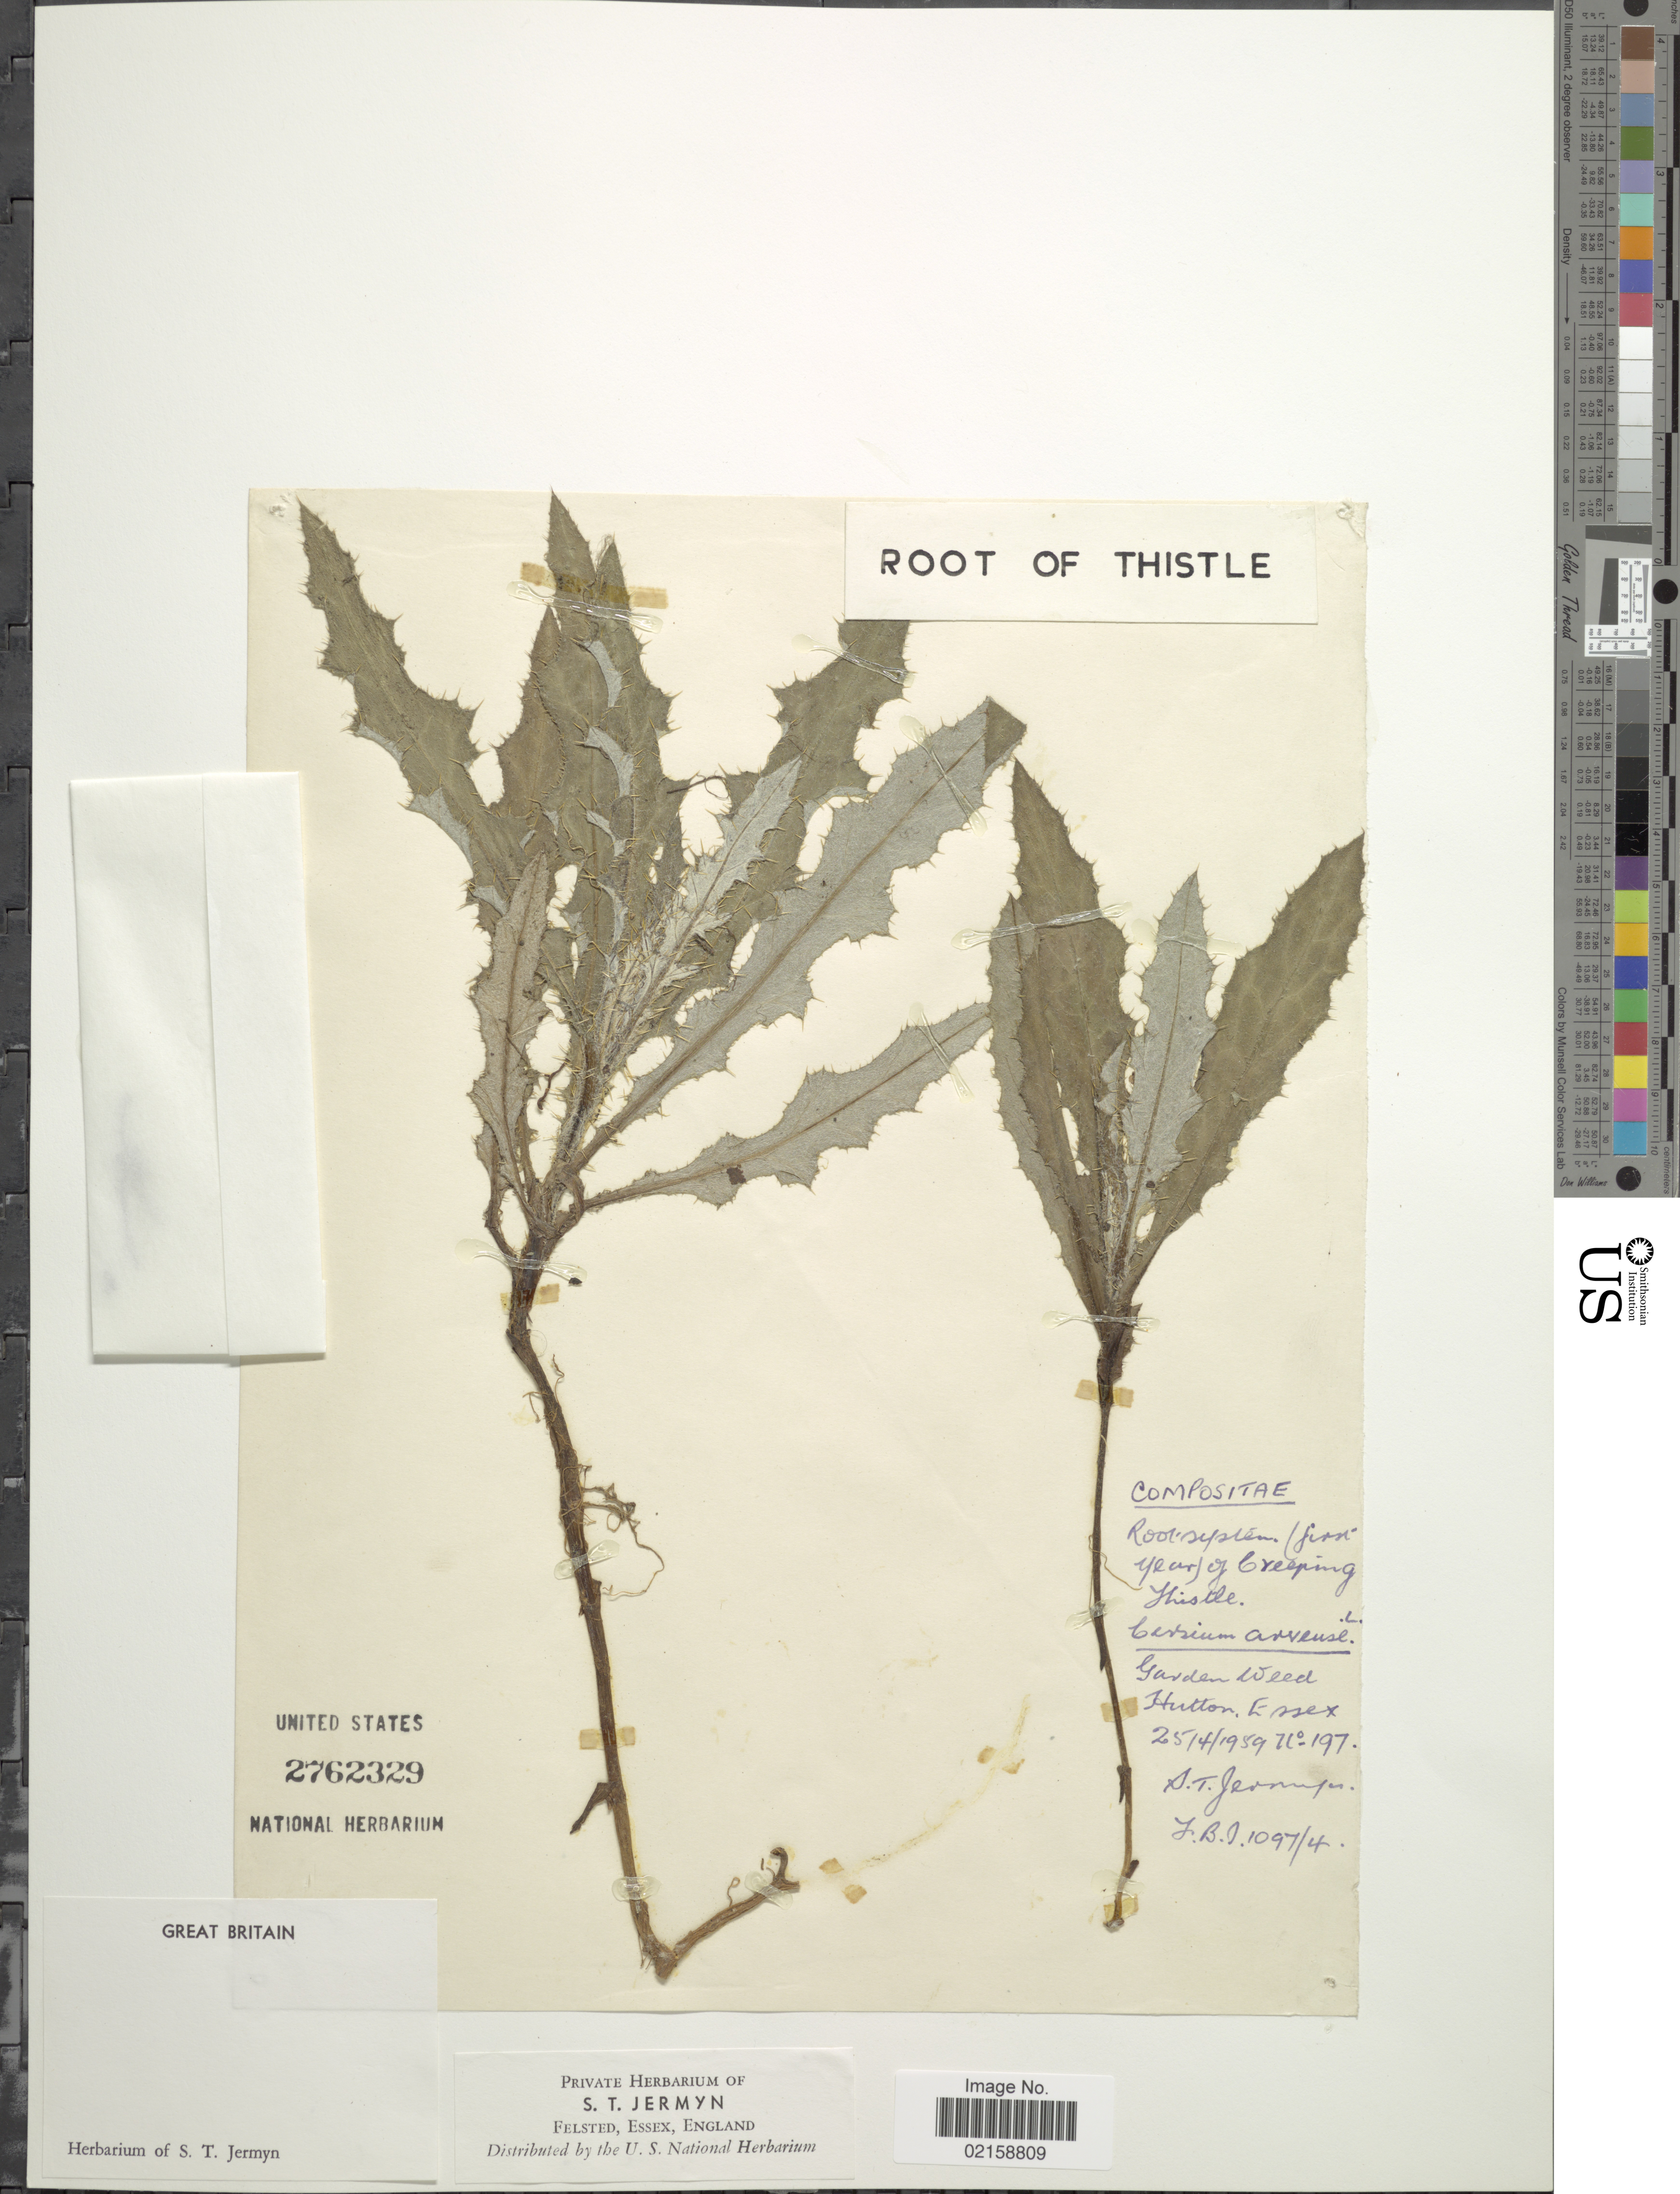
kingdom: Plantae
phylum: Tracheophyta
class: Magnoliopsida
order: Asterales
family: Asteraceae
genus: Cirsium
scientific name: Cirsium arvense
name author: (L.) Scop.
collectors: S. Jermyn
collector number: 197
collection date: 1959-04-25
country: United Kingdom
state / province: England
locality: Garden weed Hutton, Essex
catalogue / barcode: US 2762329